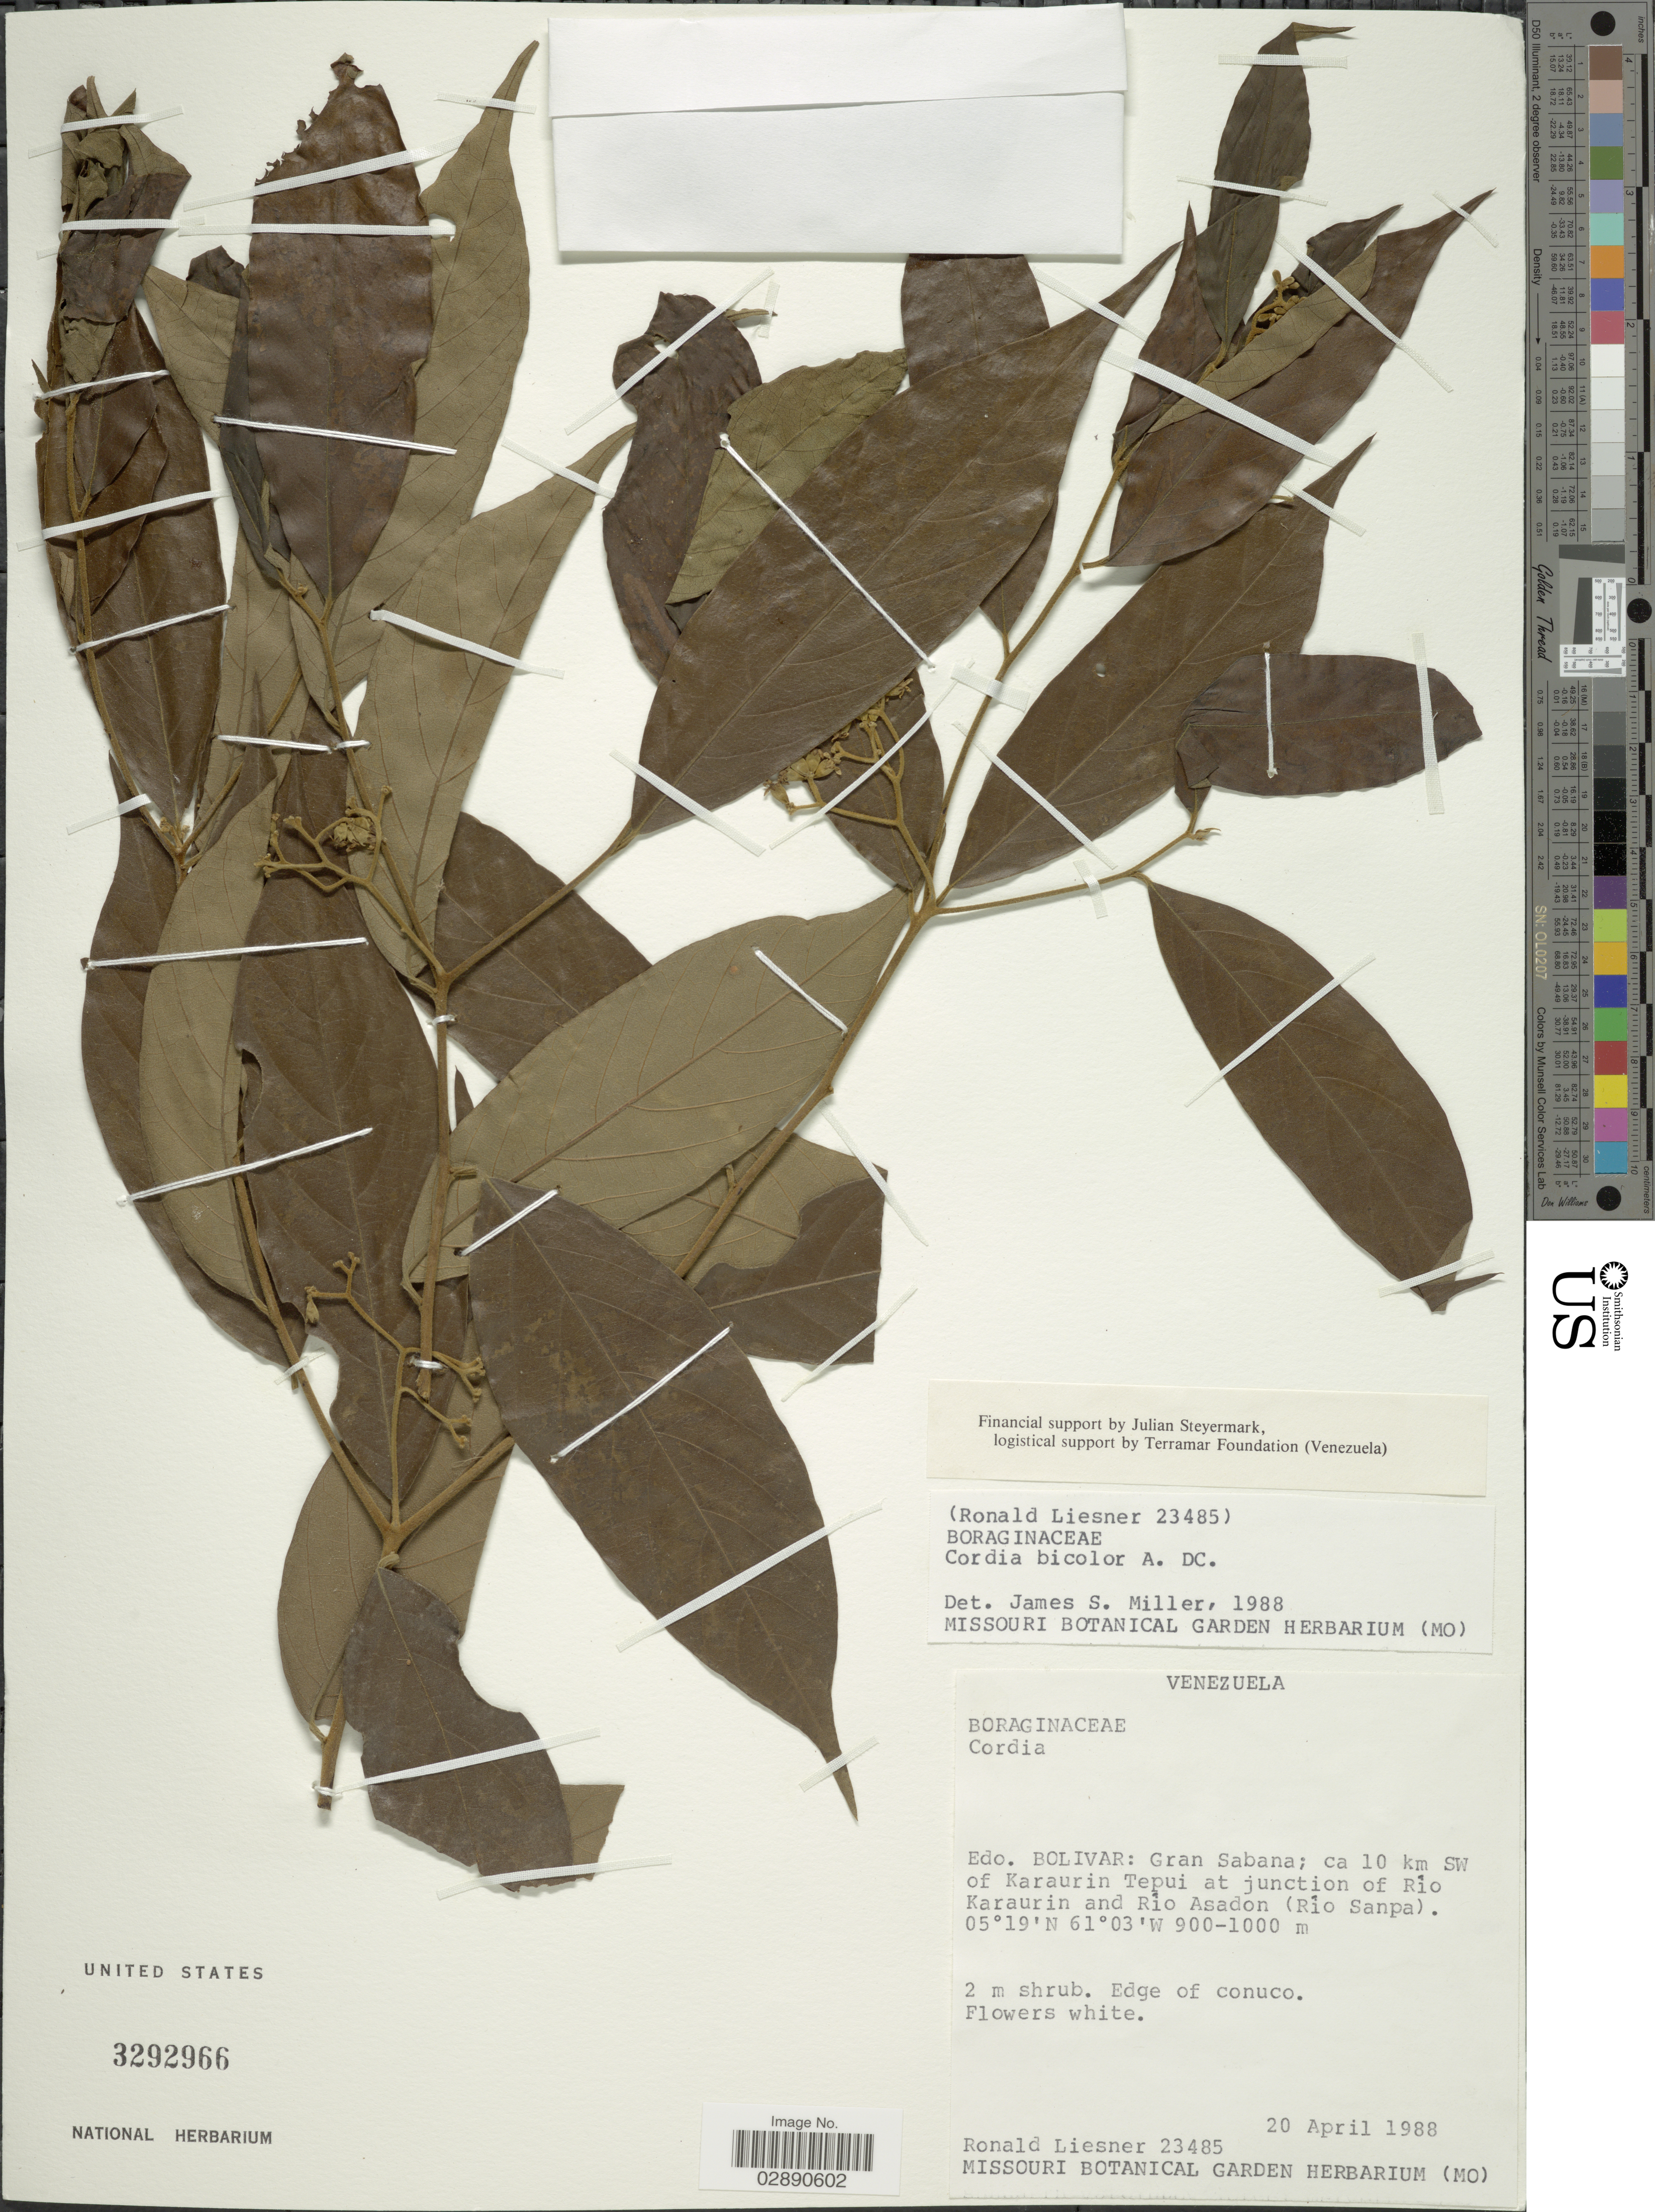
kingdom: Plantae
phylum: Tracheophyta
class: Magnoliopsida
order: Boraginales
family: Cordiaceae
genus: Cordia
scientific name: Cordia bicolor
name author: A. DC.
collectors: R. L. Liesner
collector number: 23485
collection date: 1988-04-20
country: Venezuela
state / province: Bolivar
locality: Gran Sabana; ca 10 km SW of Karaurin and Rio Asadon (Río Sanpa).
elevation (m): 900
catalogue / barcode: US 3292966